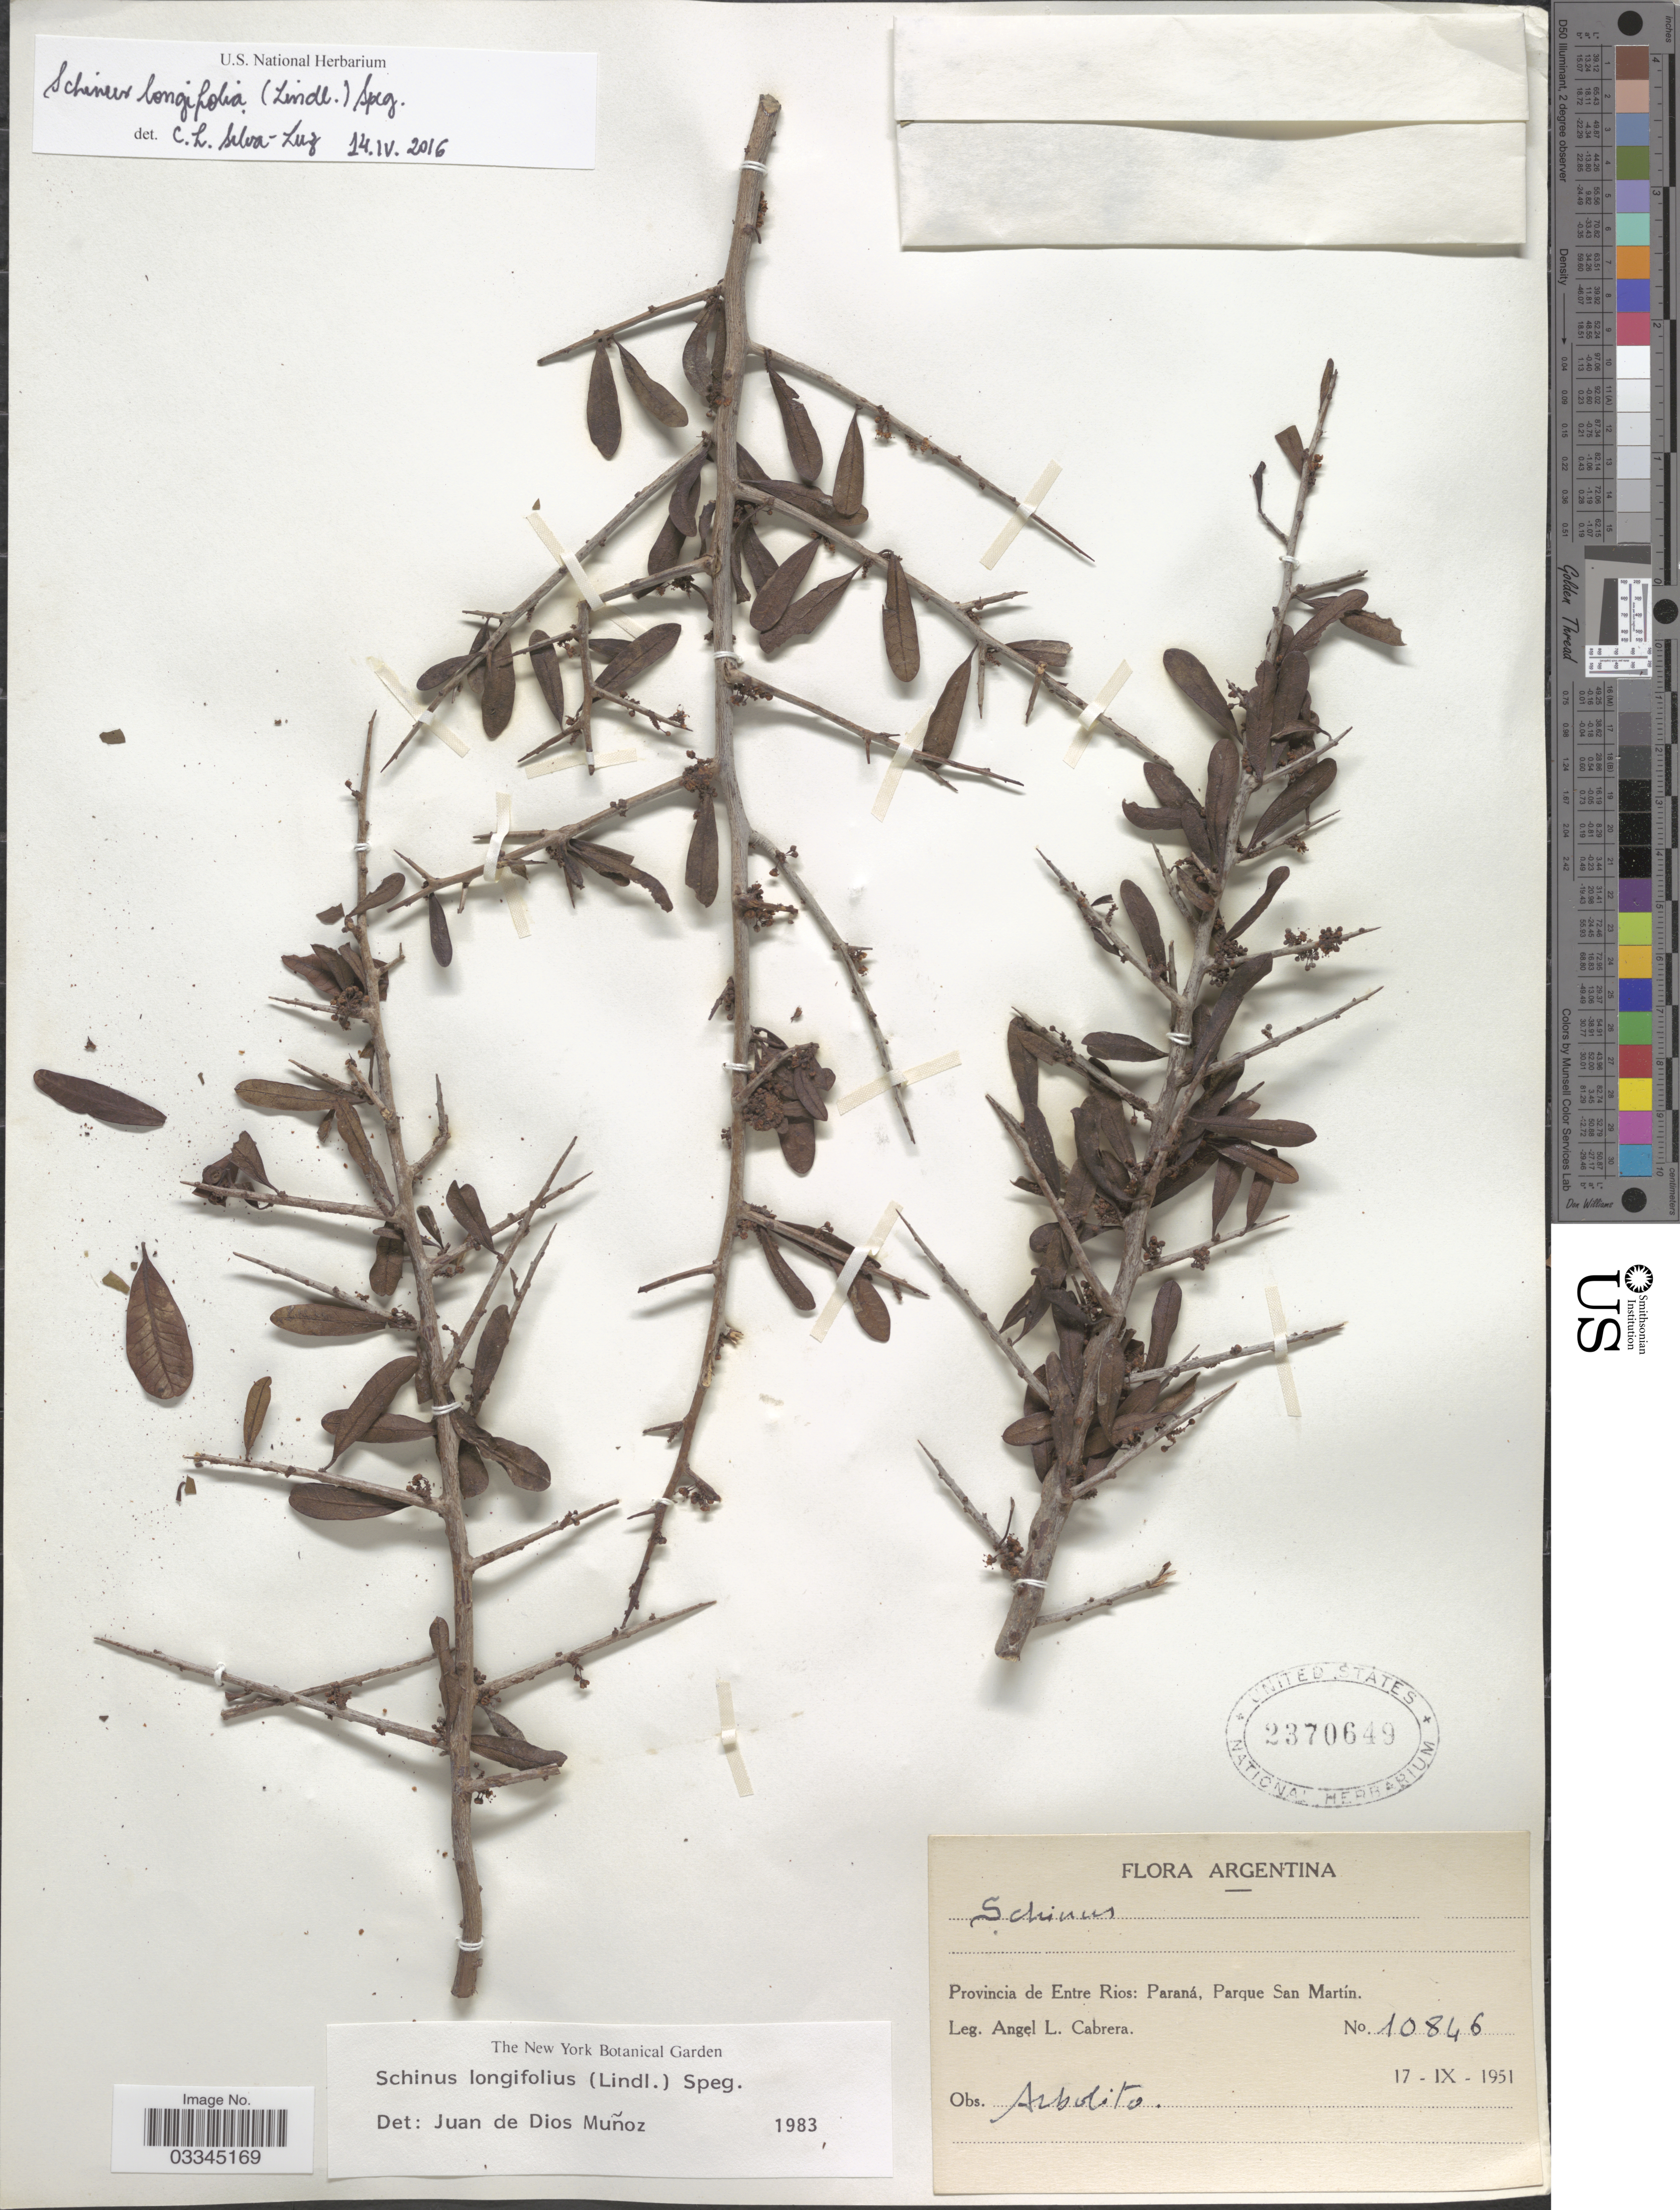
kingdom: Plantae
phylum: Tracheophyta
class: Magnoliopsida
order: Sapindales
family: Anacardiaceae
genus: Schinus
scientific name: Schinus longifolia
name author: (Lindl.) Speg.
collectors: A. L. Cabrera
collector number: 10846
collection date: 1951-09-17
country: Argentina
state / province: Entre Rios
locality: Paraná, Parque San Martín.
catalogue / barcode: US 2370649